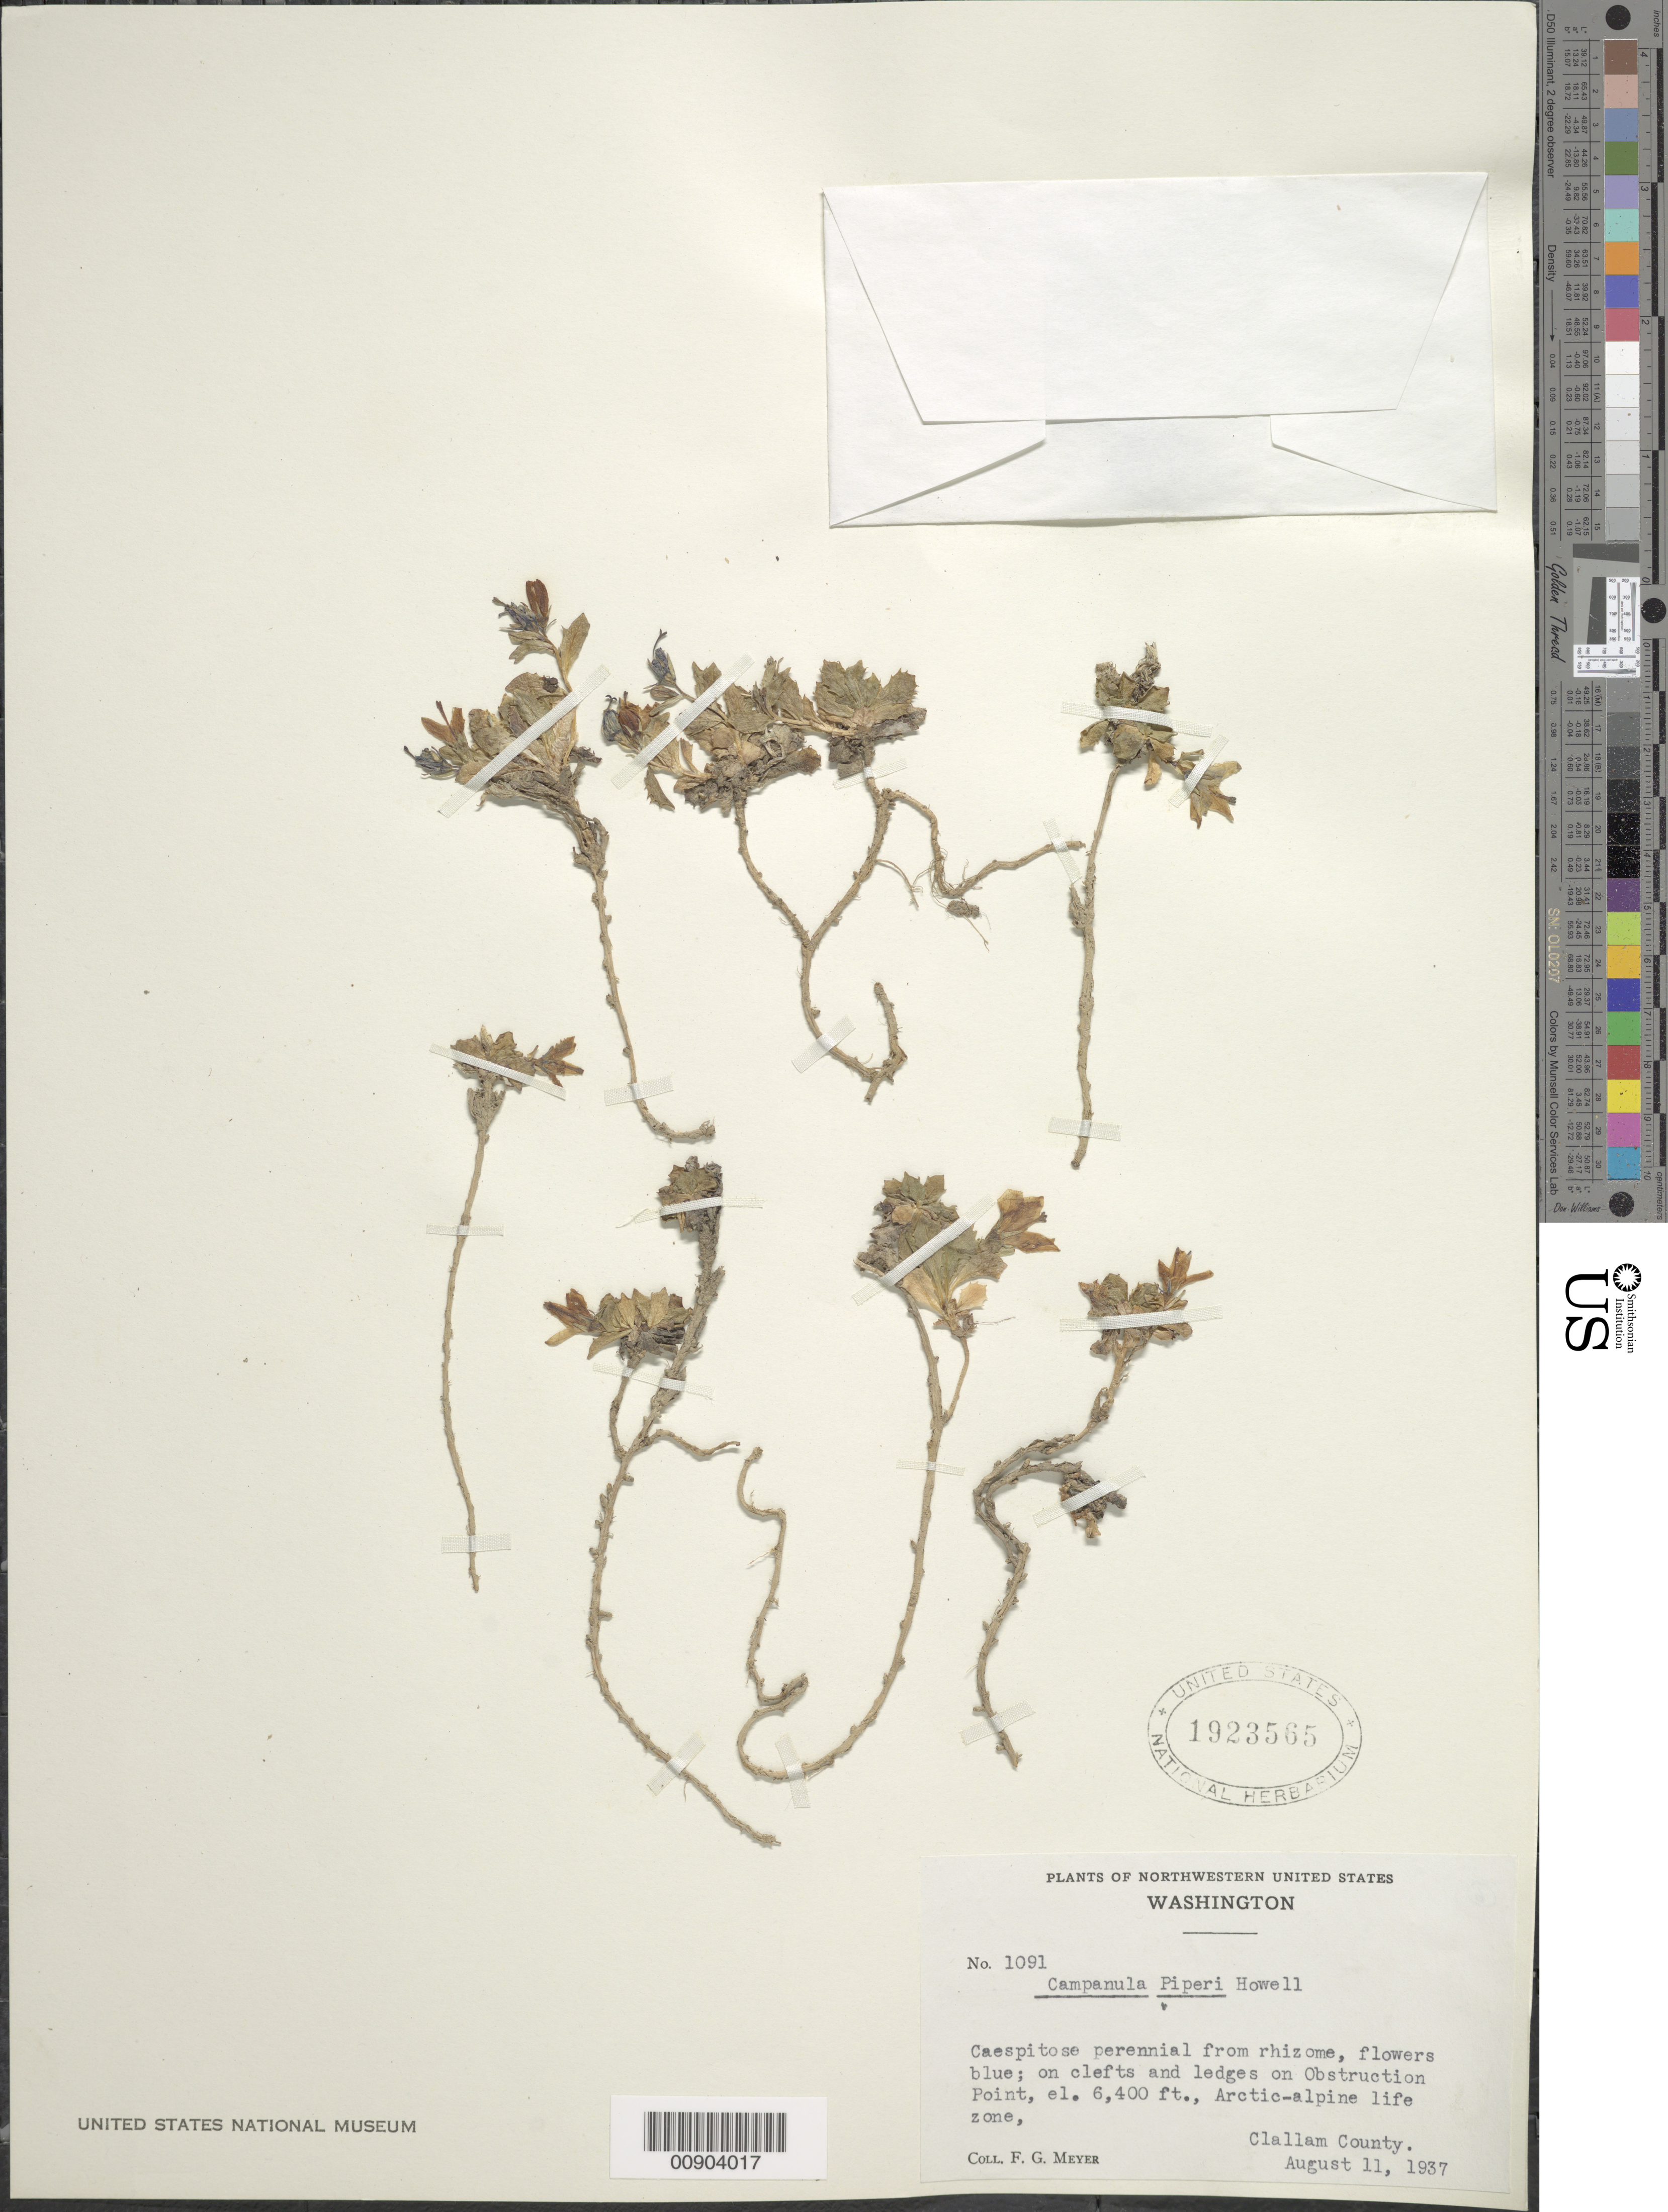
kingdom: Plantae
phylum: Tracheophyta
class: Magnoliopsida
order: Asterales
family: Campanulaceae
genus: Campanula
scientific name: Campanula piperi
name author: Howell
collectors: F. G. Meyer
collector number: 1091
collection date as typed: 11 Aug 1937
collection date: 1937-08-11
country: United States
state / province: Washington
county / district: Clallam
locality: Obstruction Point.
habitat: on clefts and ledges; Arctic-alpine life zone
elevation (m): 1951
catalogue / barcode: US 1923565